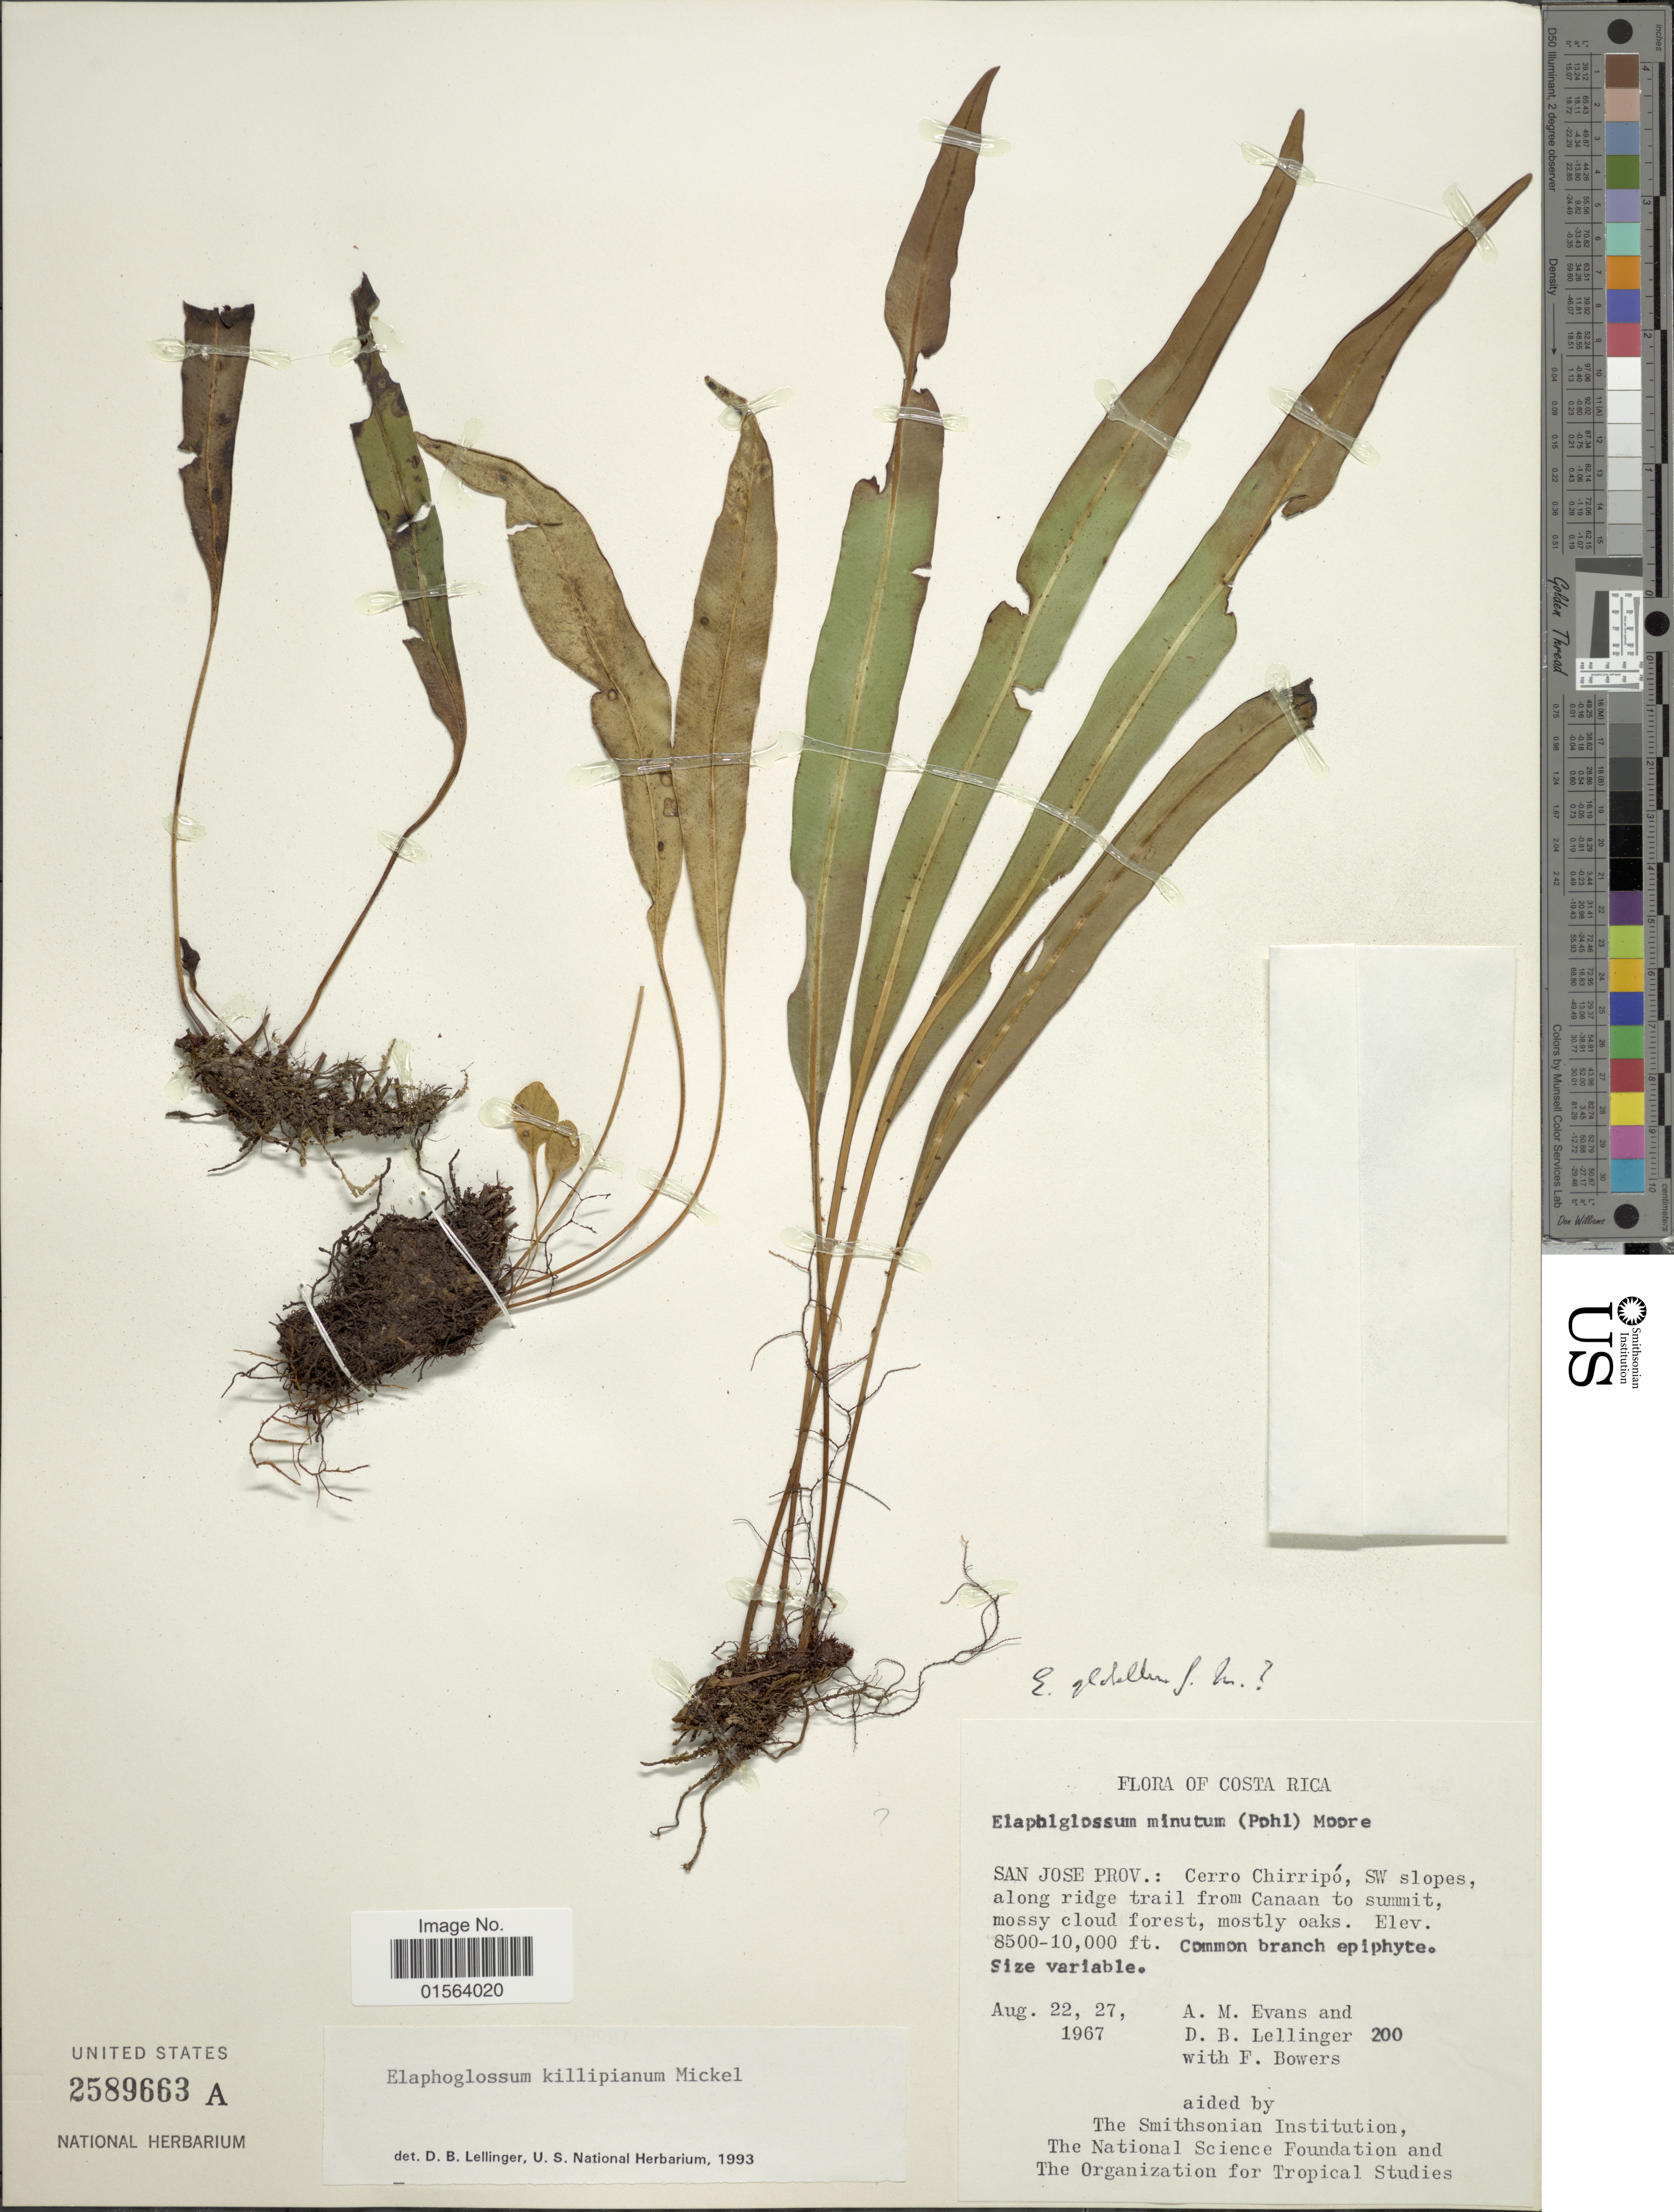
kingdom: Plantae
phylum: Tracheophyta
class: Polypodiopsida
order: Polypodiales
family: Dryopteridaceae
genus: Elaphoglossum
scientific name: Elaphoglossum killipianum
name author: Mickel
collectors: A. M. Evans, D. B. Lellinger & F. Bowers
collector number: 200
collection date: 1967-08-22/1967-08-27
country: Costa Rica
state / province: San José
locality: San Jose Prov. : Cerro Chirripo, SW slopes, along ridge trail from Canaan to summit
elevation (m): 2591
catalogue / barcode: US 2589663A